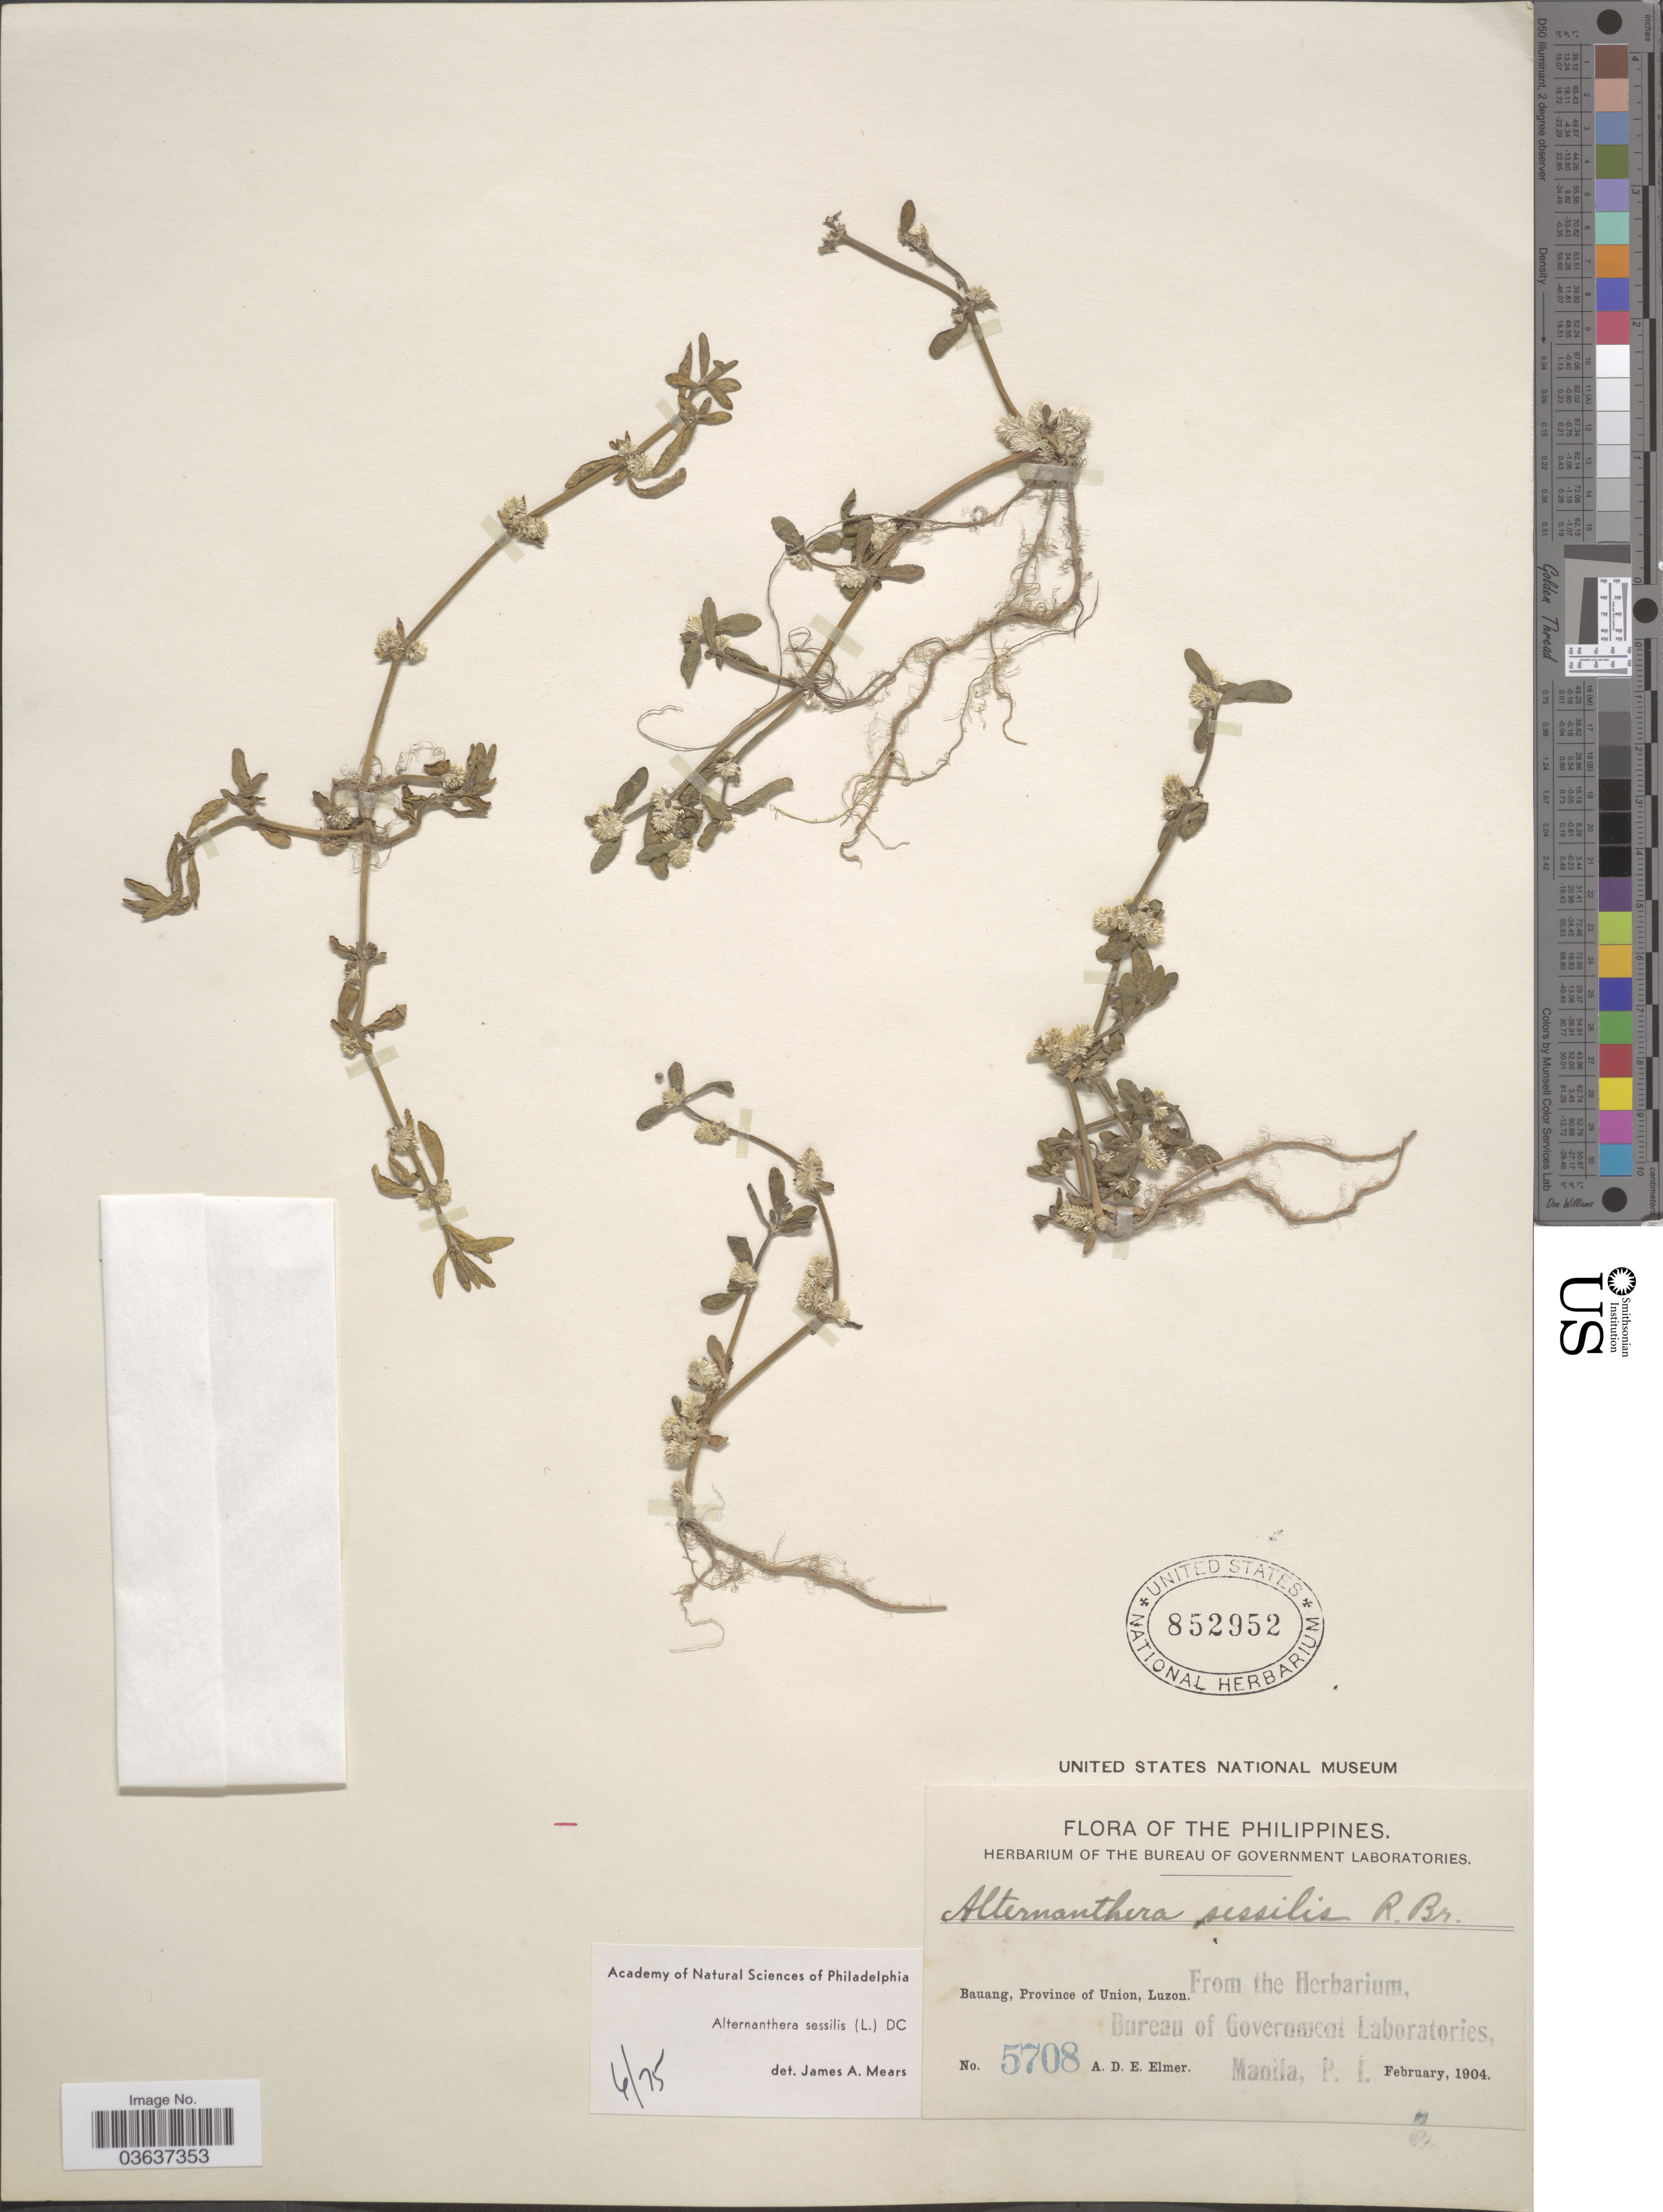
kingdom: Plantae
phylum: Tracheophyta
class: Magnoliopsida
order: Caryophyllales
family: Amaranthaceae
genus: Alternanthera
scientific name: Alternanthera sessilis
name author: (L.) DC.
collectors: A. D. E. Elmer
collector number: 5708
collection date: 1904-02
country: Philippines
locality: Bauang, Province of Union, Luzon.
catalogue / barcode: US 852952